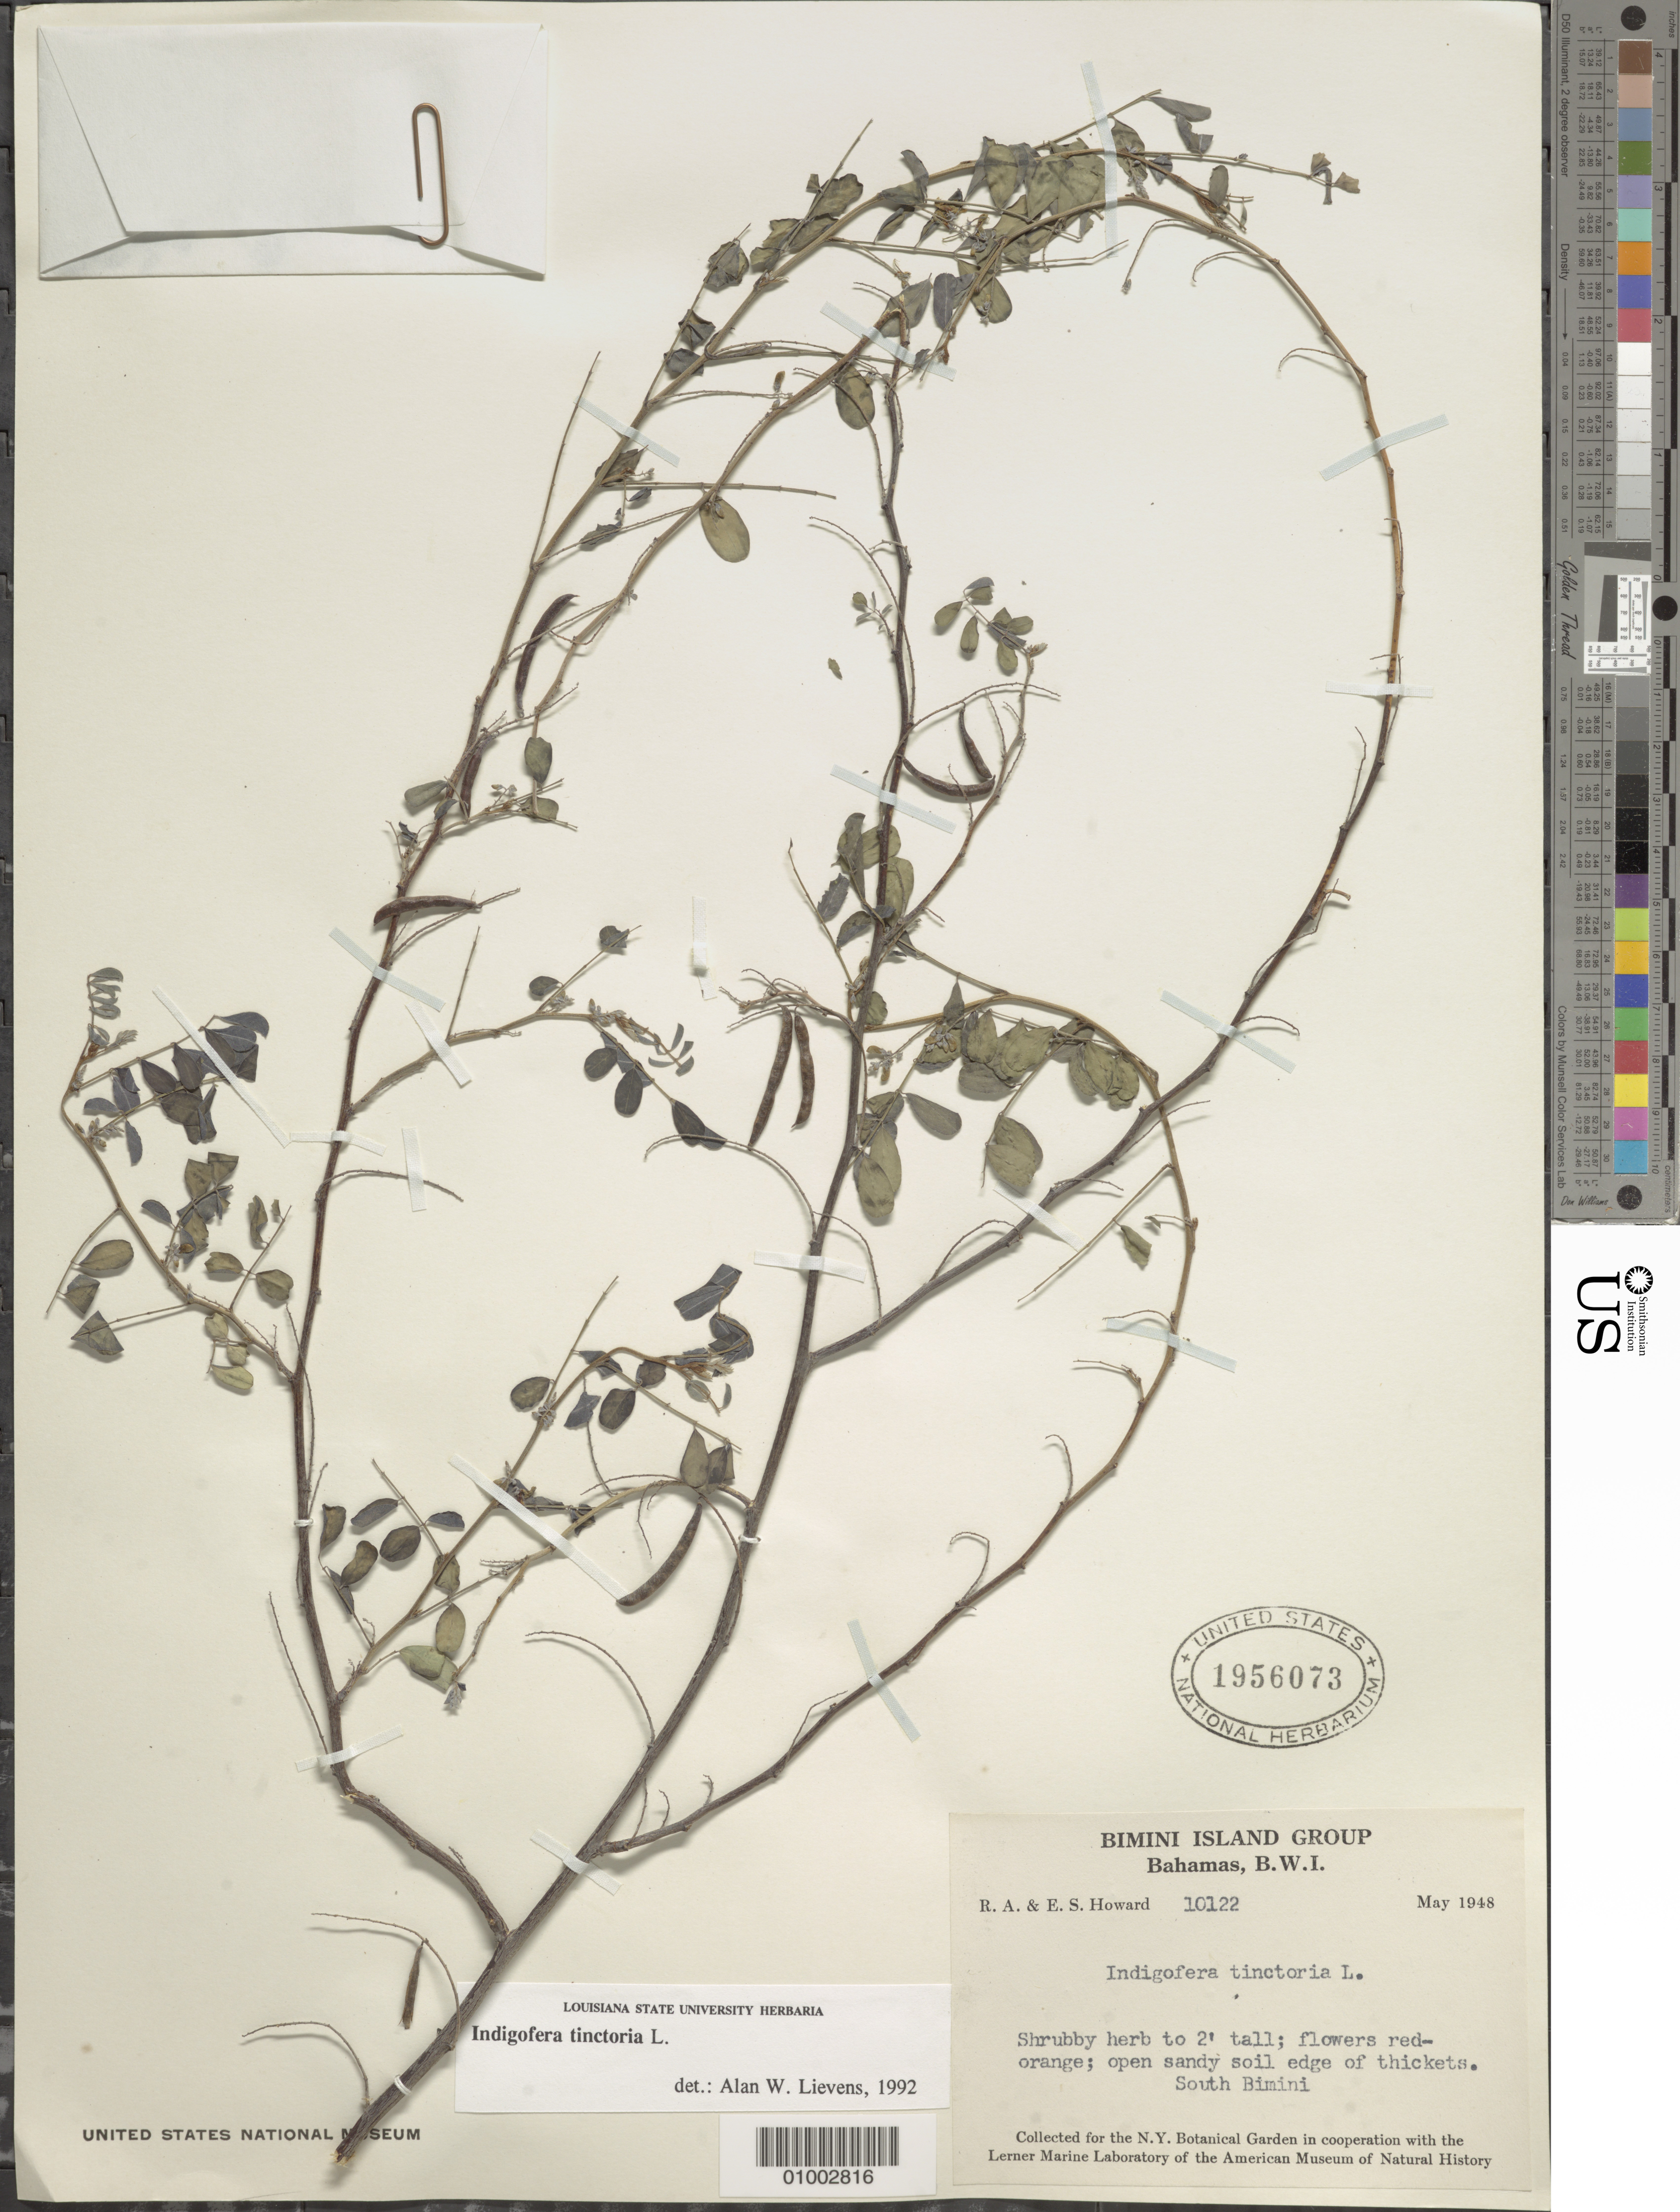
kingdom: Plantae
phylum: Tracheophyta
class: Magnoliopsida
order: Fabales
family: Fabaceae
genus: Indigofera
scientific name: Indigofera tinctoria sensu Naves non L.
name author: Naves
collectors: E. S. Howard & R. A. Howard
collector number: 10122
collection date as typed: May 1948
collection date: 1948-05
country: Bahamas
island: South Bimini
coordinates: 0 N, 0 E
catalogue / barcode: US 1956073